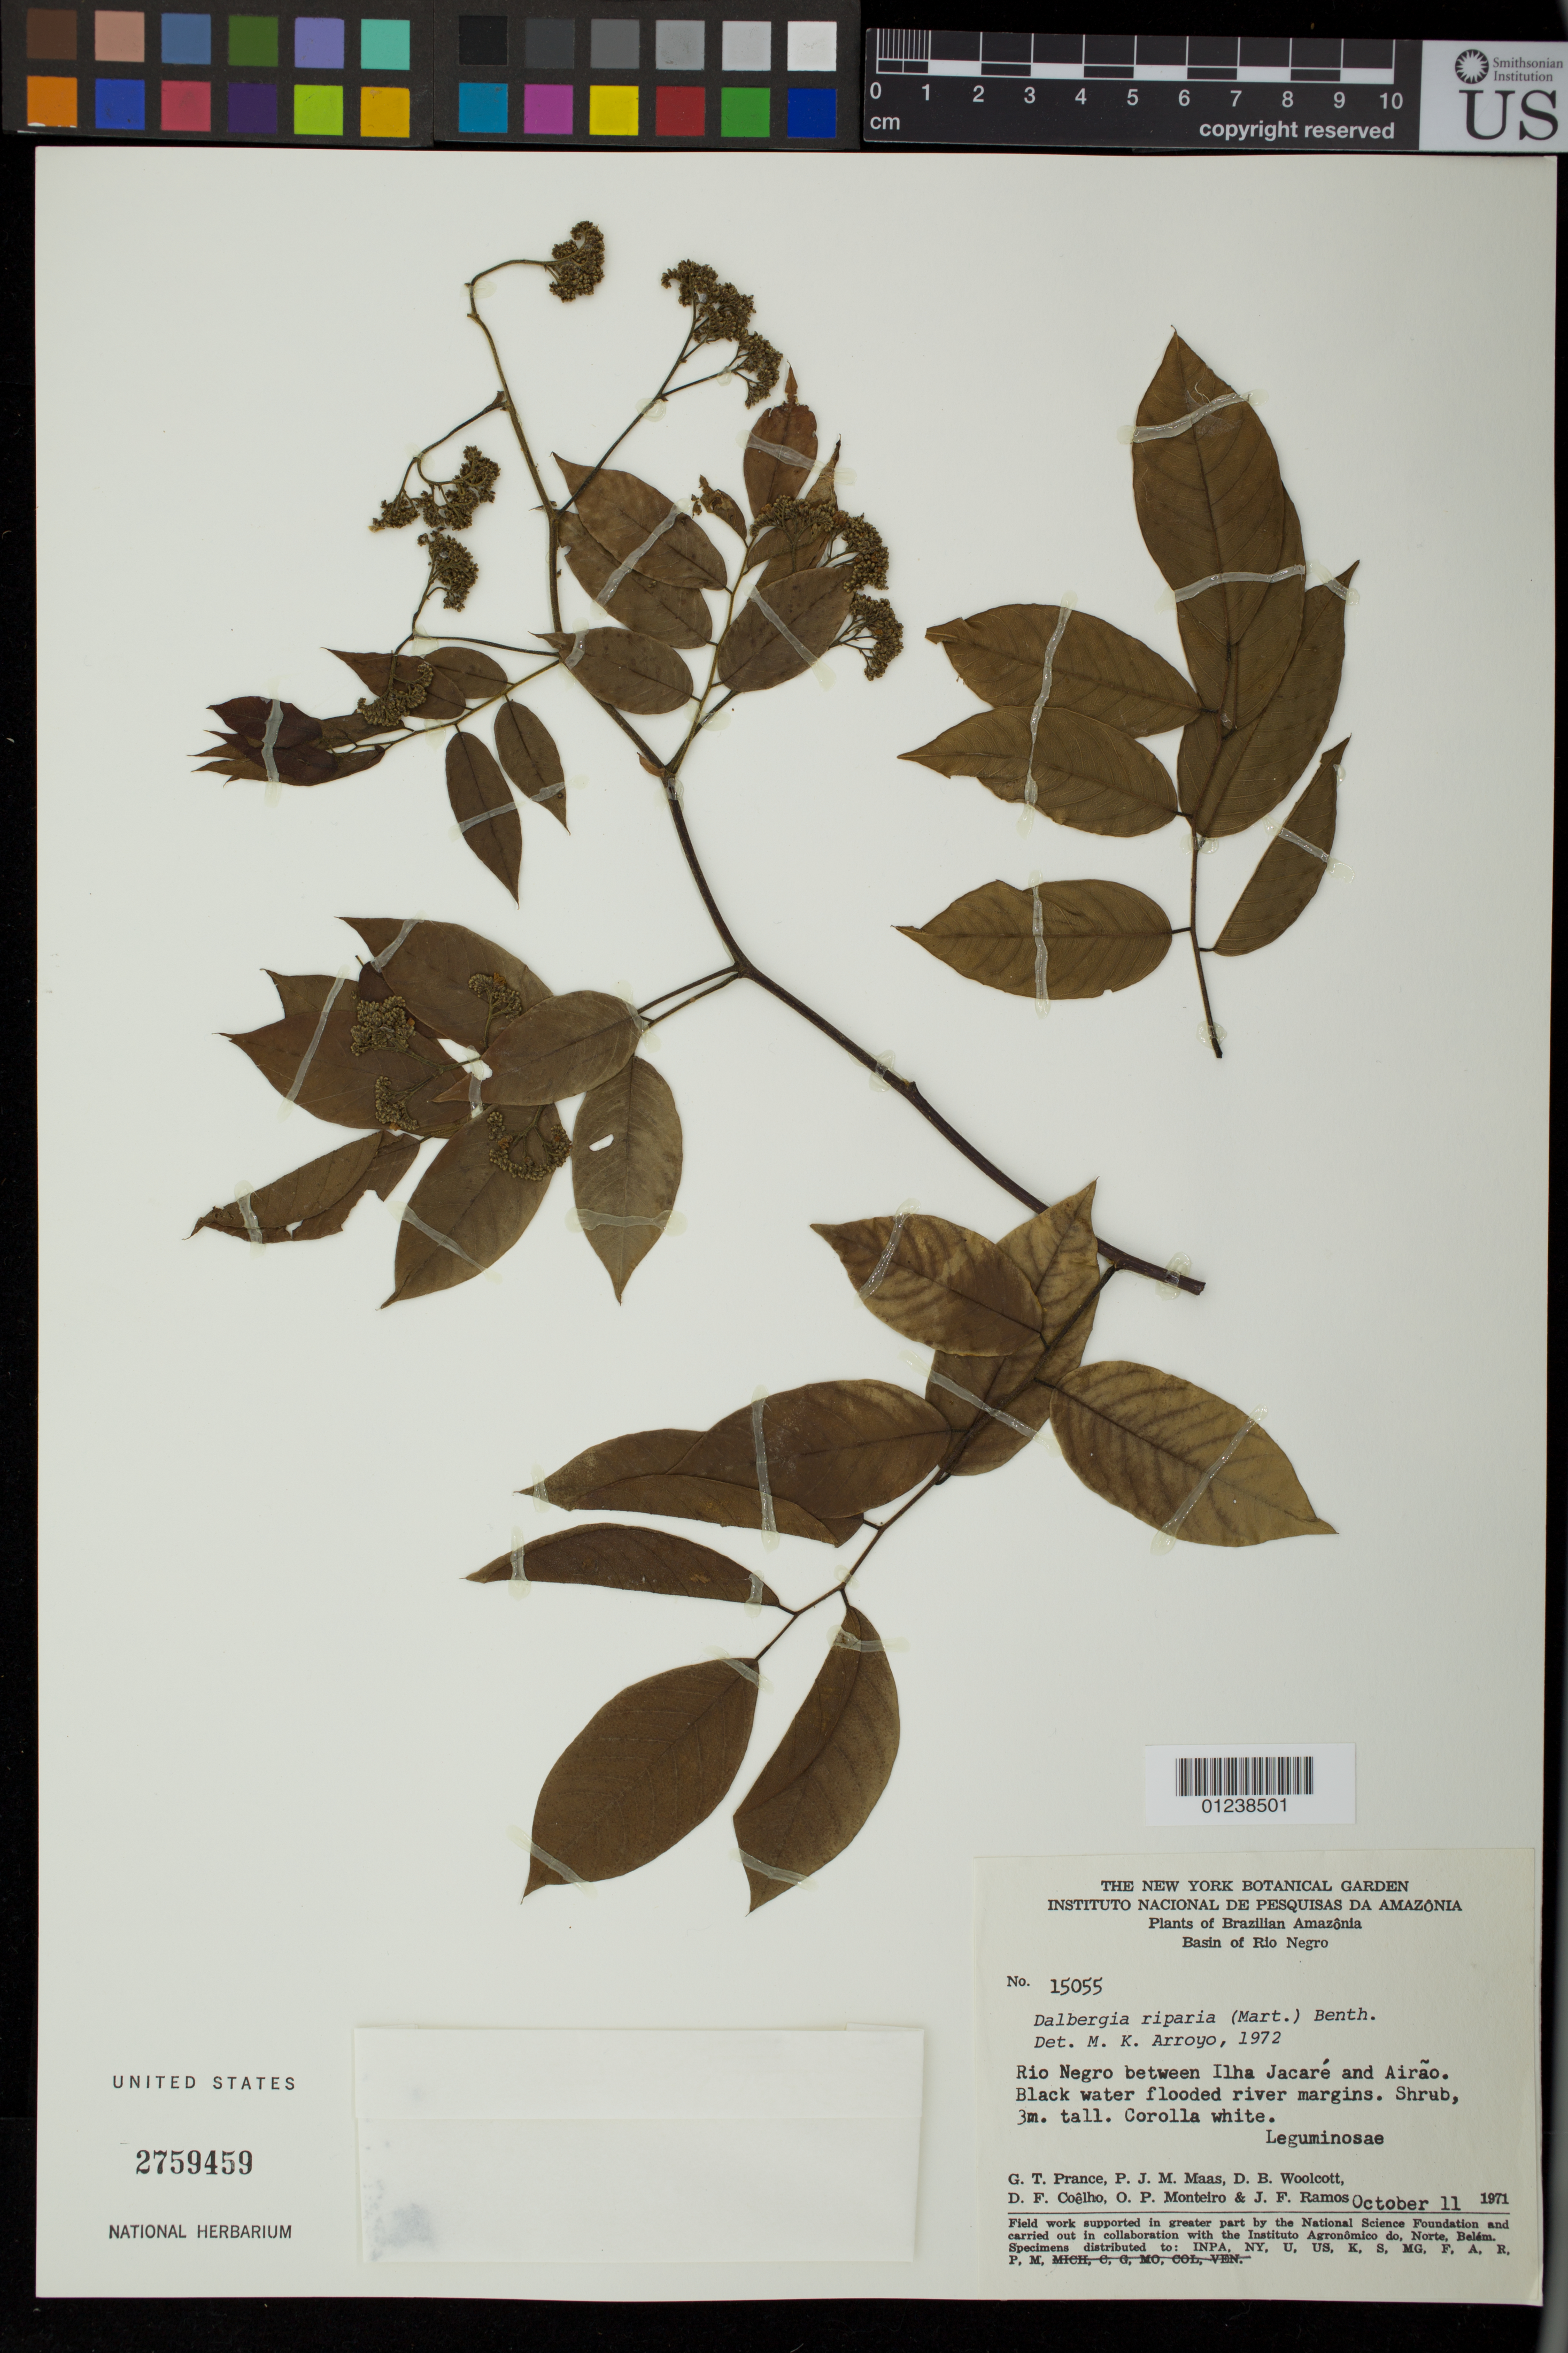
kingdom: Plantae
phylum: Tracheophyta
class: Magnoliopsida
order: Fabales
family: Fabaceae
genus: Dalbergia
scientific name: Dalbergia riparia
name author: (Mart.) Benth.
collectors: G. T. Prance, P. Maas, D. B. Woolcott, D. F. Coêlho, O. P. Monteiro & J. F. Ramos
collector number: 15055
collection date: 1971-10-11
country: Brazil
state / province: Amazonas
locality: Rio Negro between Ilha Jacare and Airao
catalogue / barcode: US 2759459